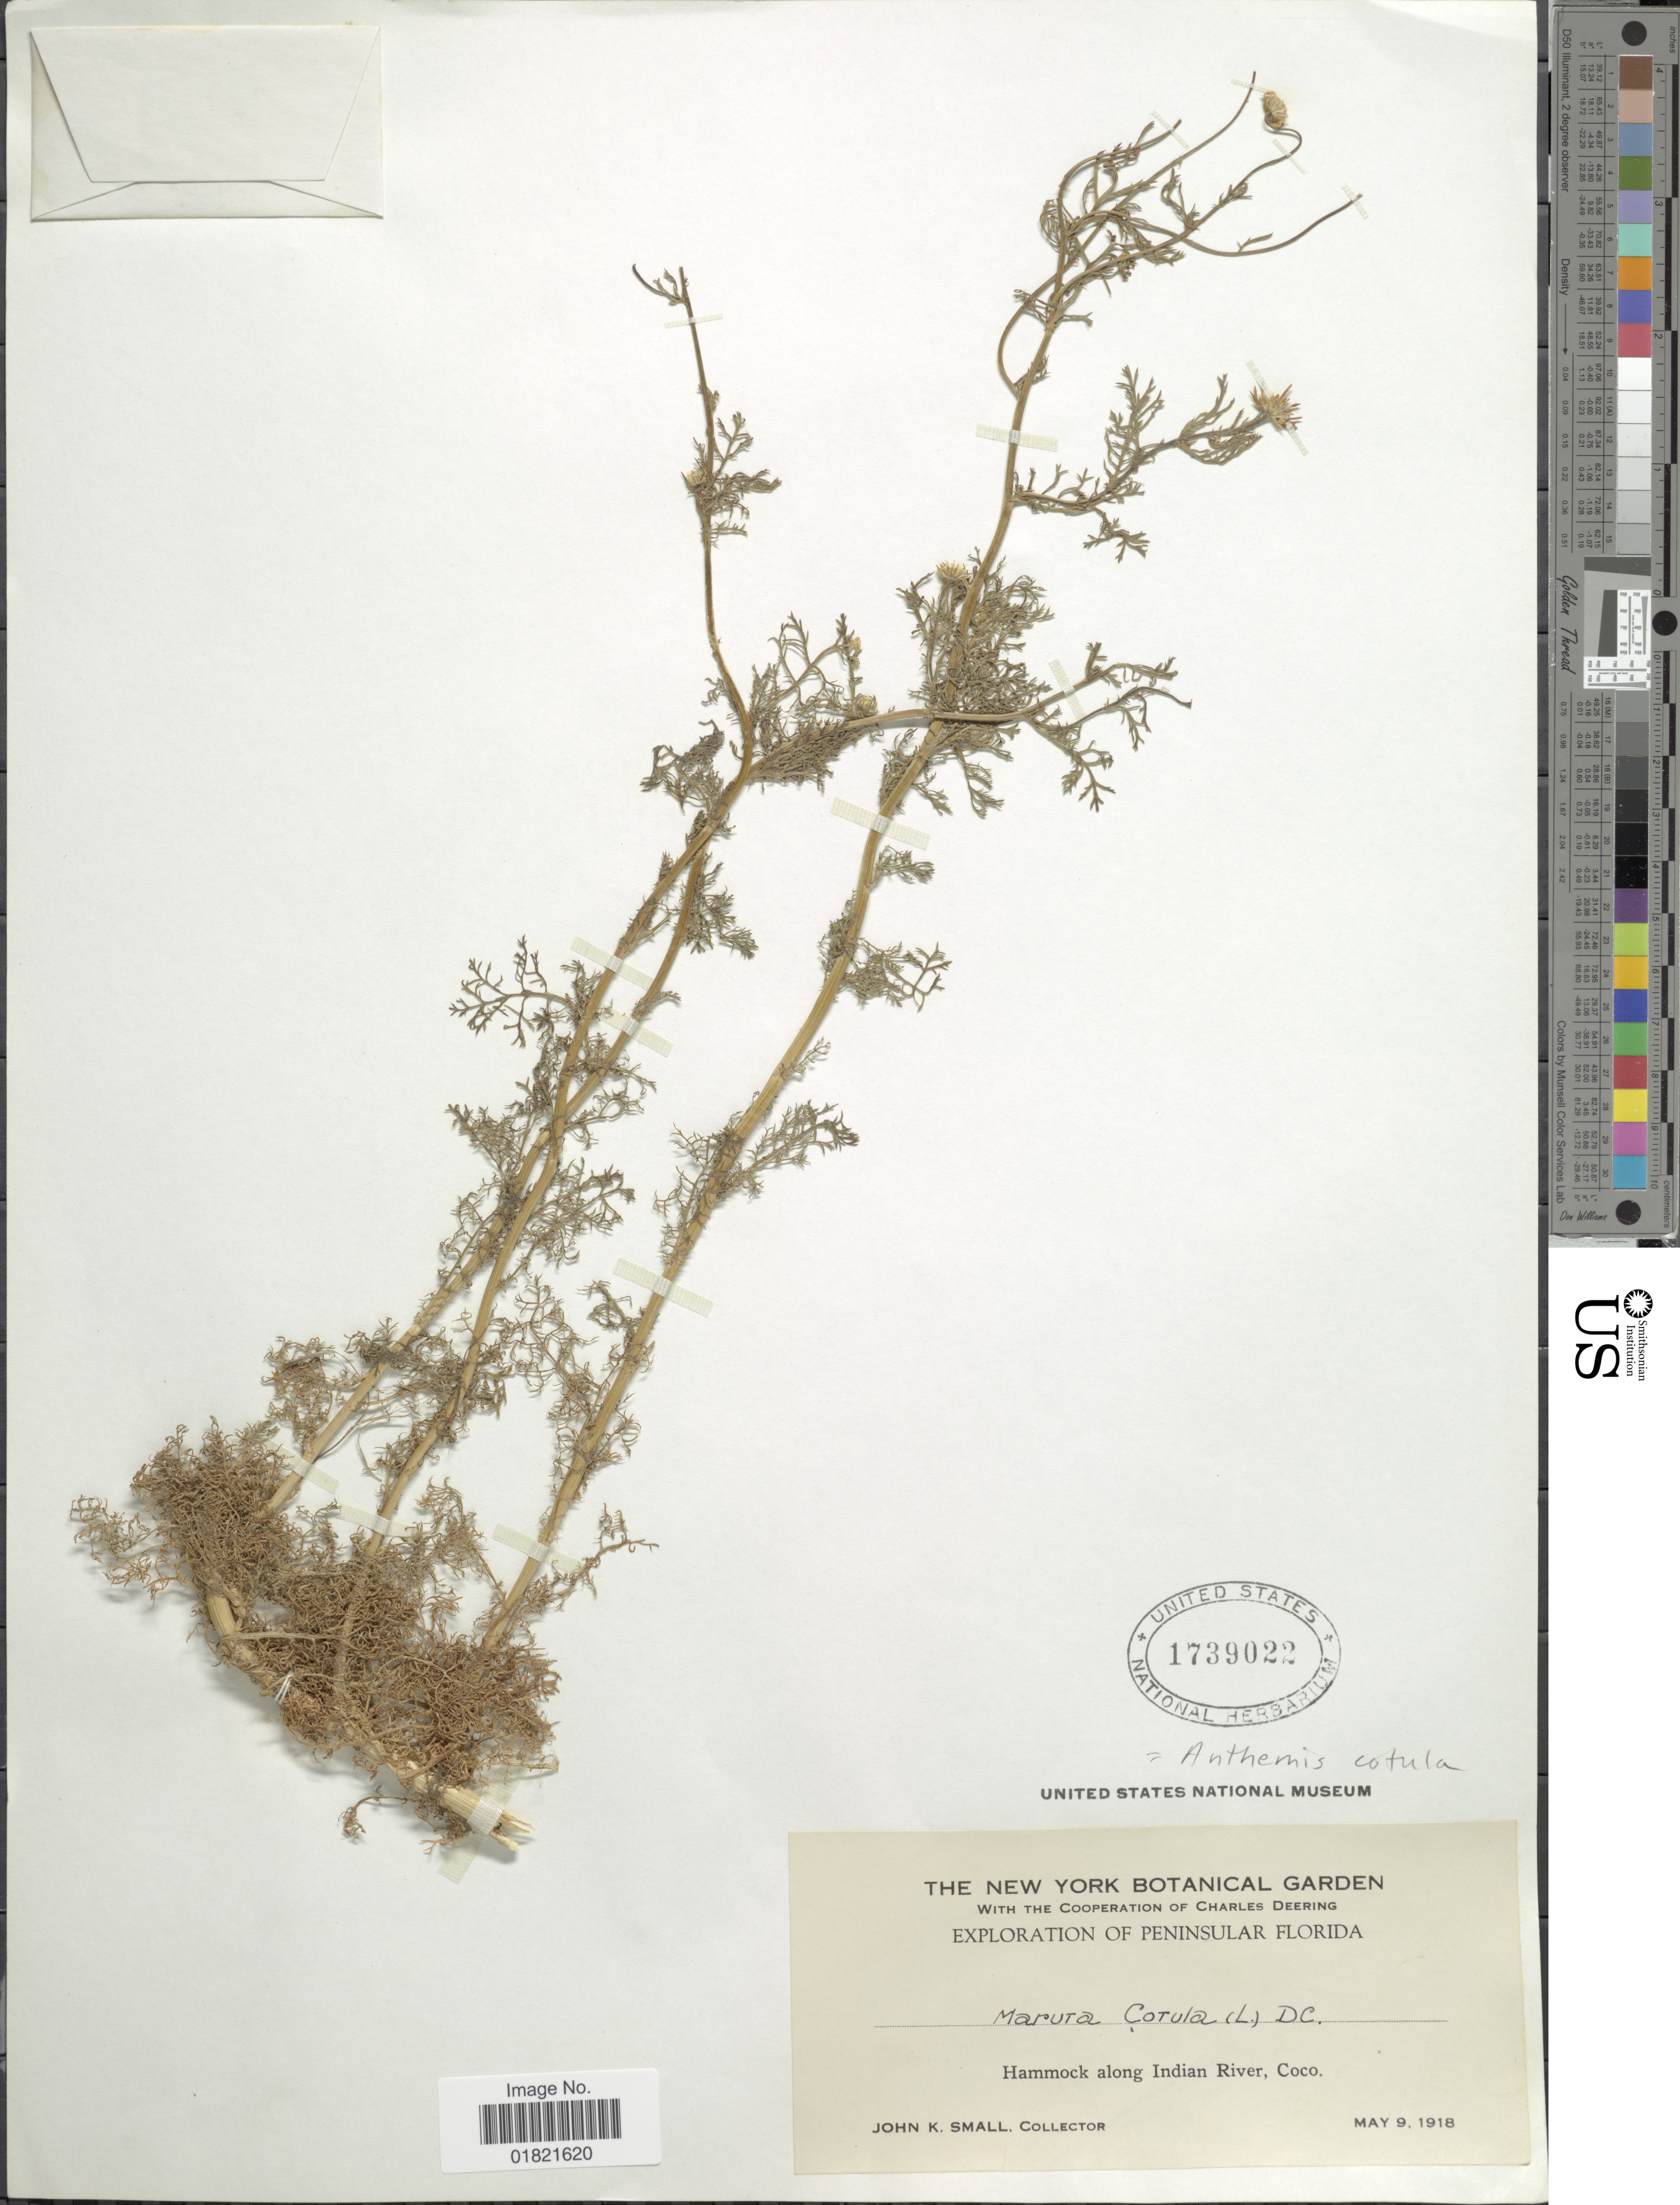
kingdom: Plantae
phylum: Tracheophyta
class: Magnoliopsida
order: Asterales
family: Asteraceae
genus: Anthemis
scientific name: Anthemis cotula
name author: L.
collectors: J. K. Small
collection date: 1918-05-09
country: United States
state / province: Florida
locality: Hammock along Indian River, Coco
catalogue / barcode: US 1739022